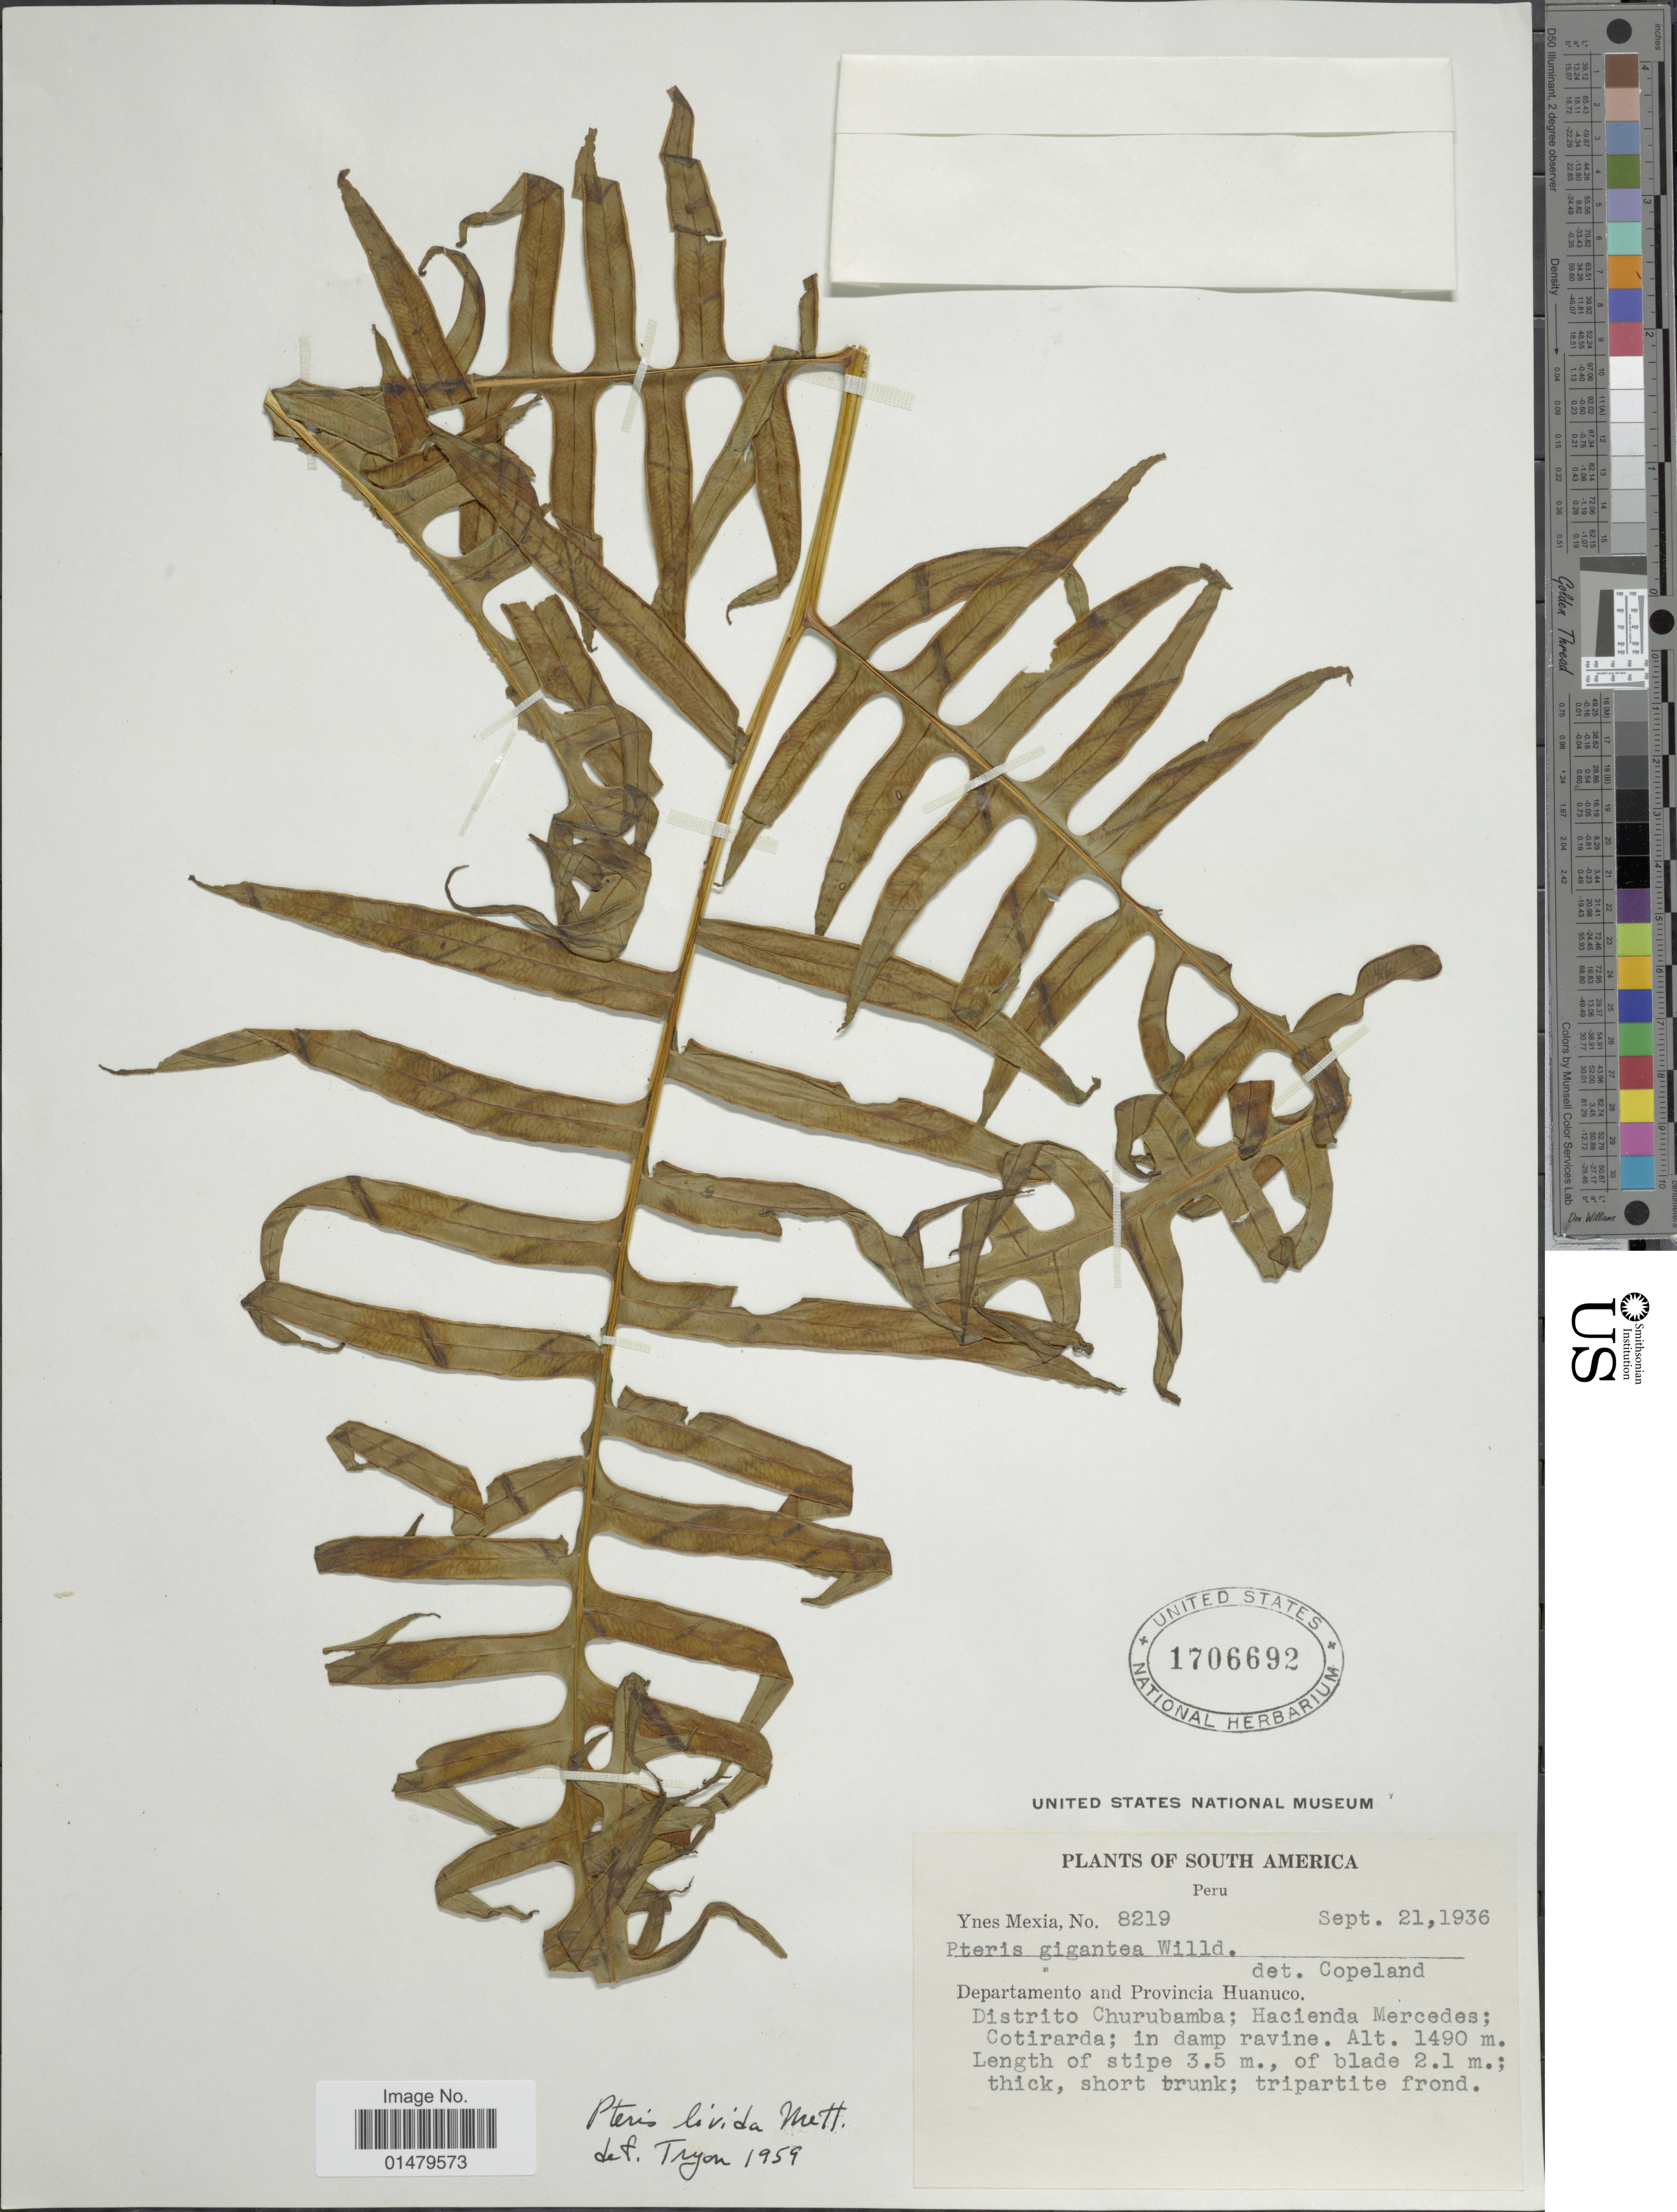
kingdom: Plantae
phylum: Tracheophyta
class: Polypodiopsida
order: Polypodiales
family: Pteridaceae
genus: Pteris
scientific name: Pteris livida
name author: Mett. in Triana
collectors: Y. Mexia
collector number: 8219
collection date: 1936-09-21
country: Peru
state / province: Huánuco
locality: Departamento and Provincia Huanuco. Distrito Churubamba; Hacienda Mercedes; Cotirarda; in damp ravine.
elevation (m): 1490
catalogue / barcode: US 1706692